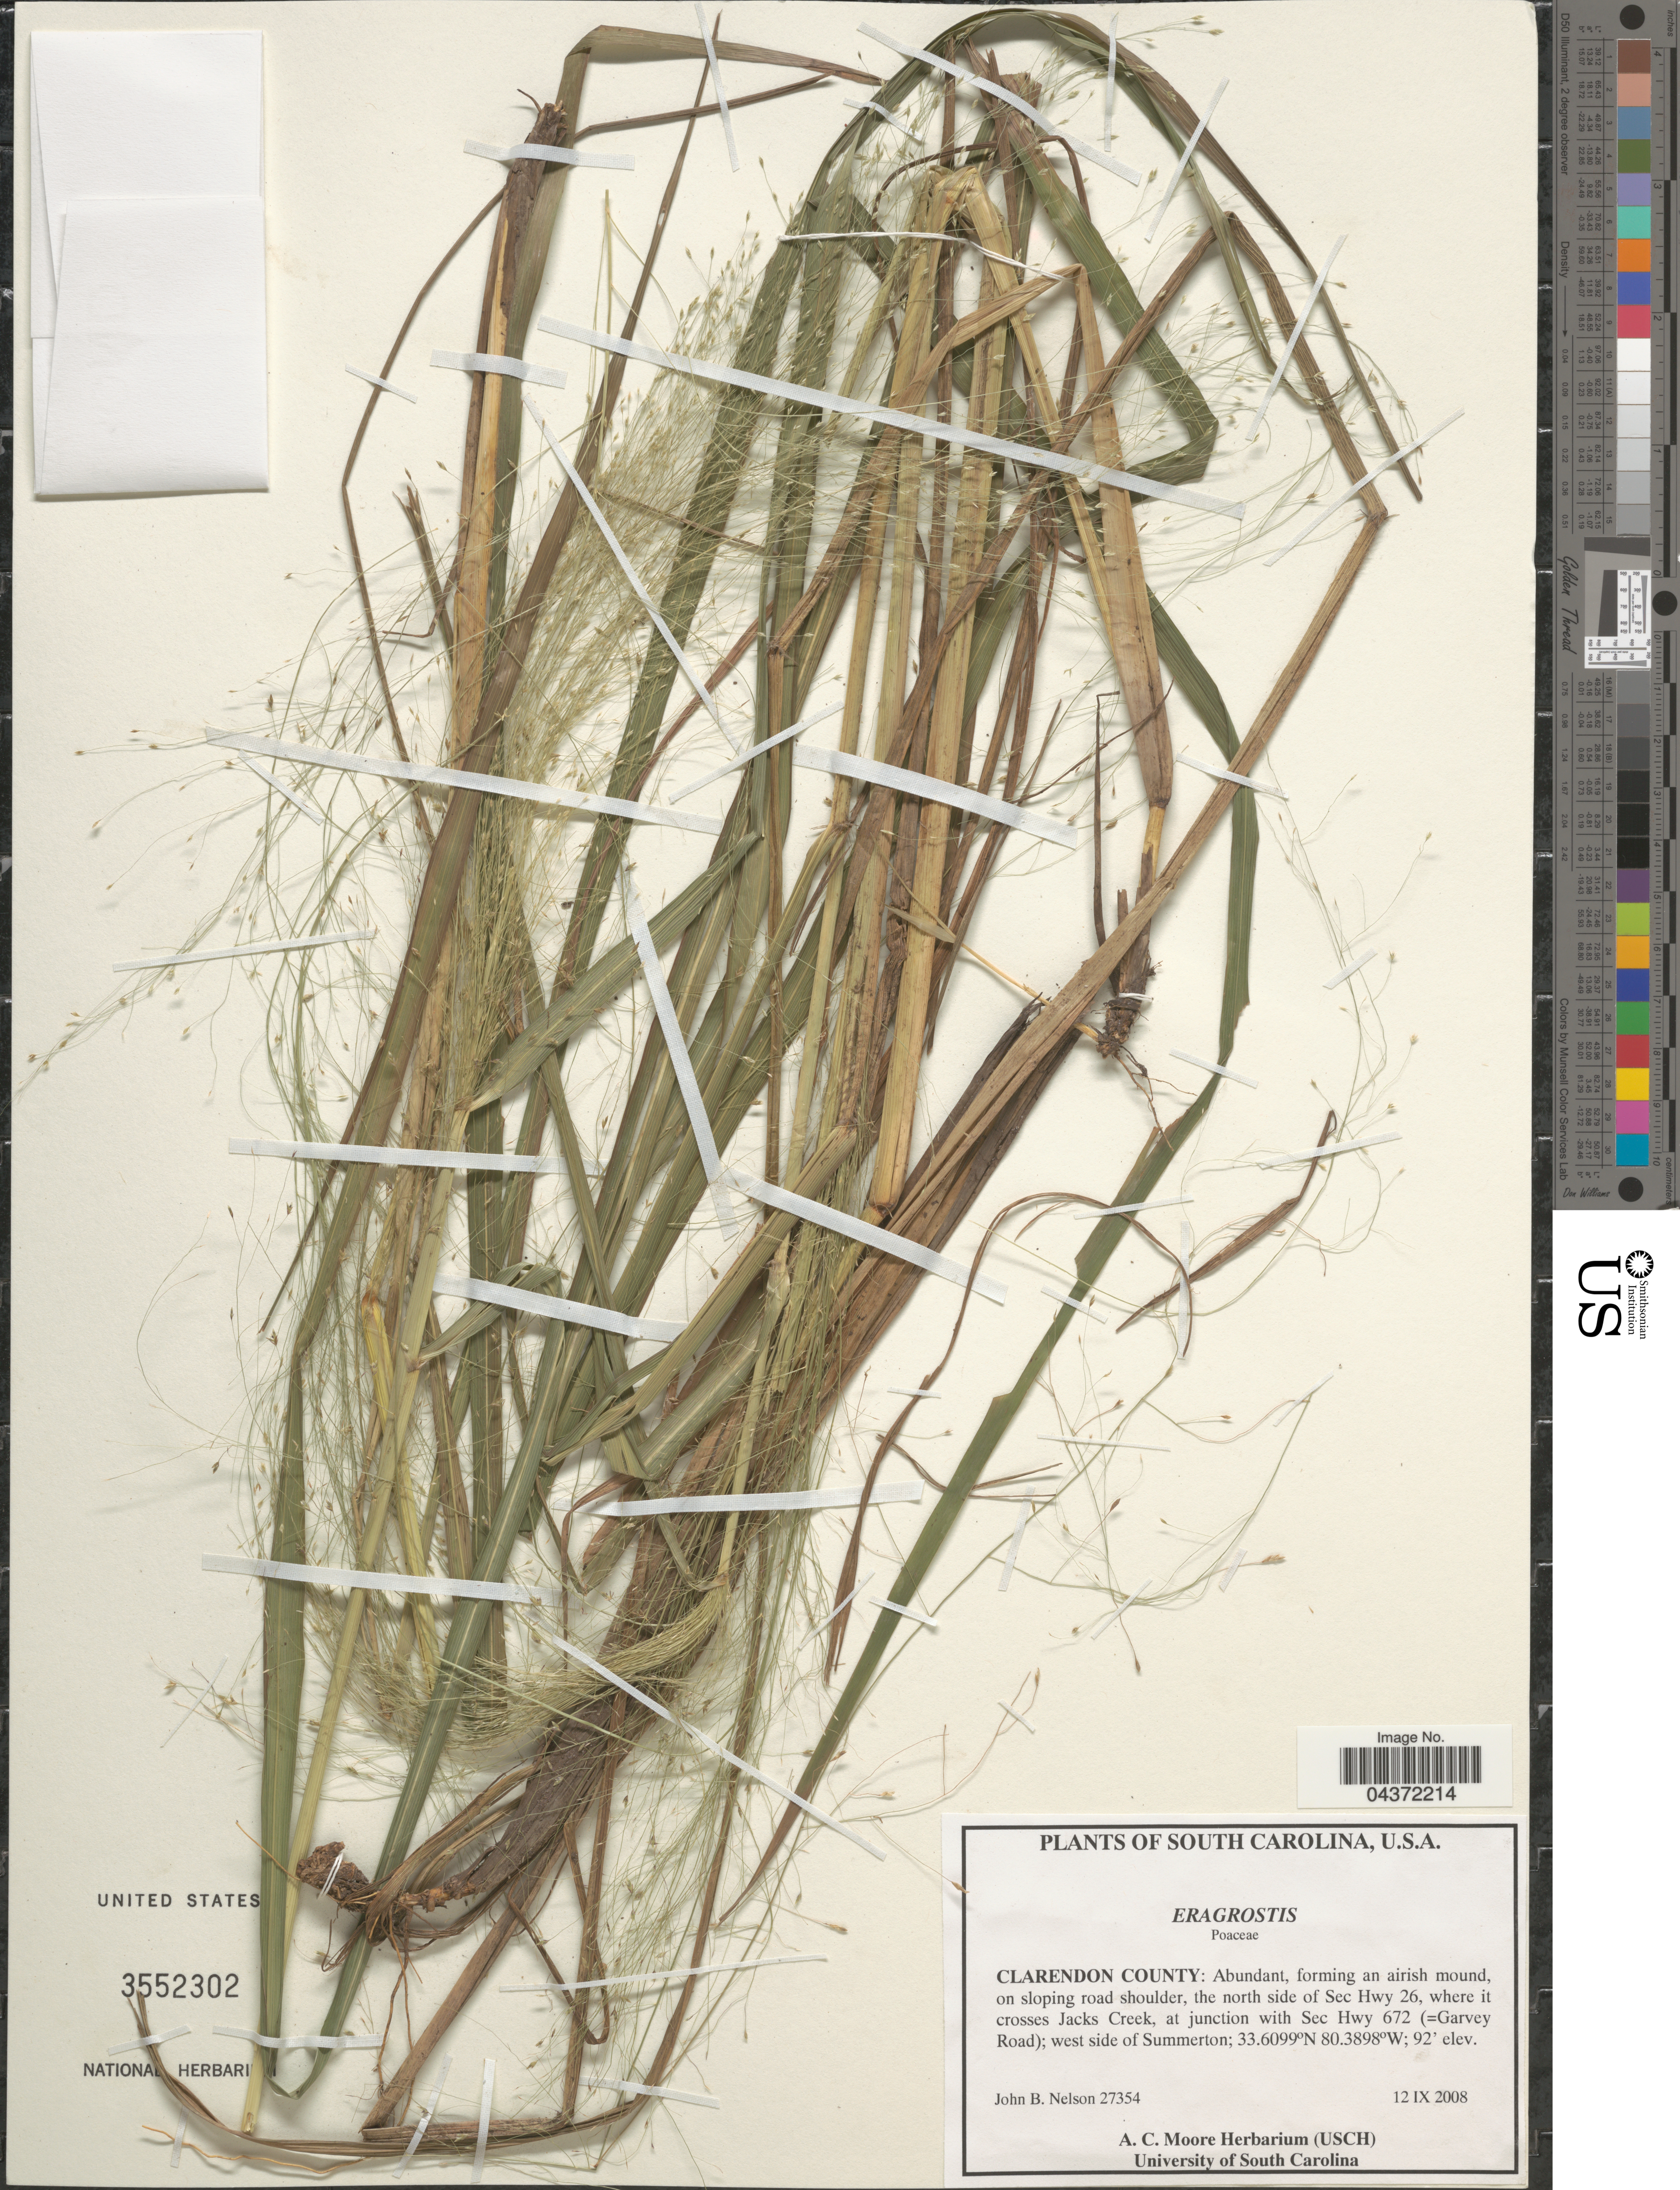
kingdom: Plantae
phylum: Tracheophyta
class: Liliopsida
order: Poales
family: Poaceae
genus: Eragrostis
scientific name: Eragrostis sp.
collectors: J. B. Nelson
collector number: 27354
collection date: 2008-09-12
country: United States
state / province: South Carolina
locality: Clarendon County: the north side of Sec Hwy 26, where it crosses Jacks Creek, at junction with Sec Hwy 672 (=Garvey Road); west side of Summerton.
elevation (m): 28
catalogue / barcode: US 3552302